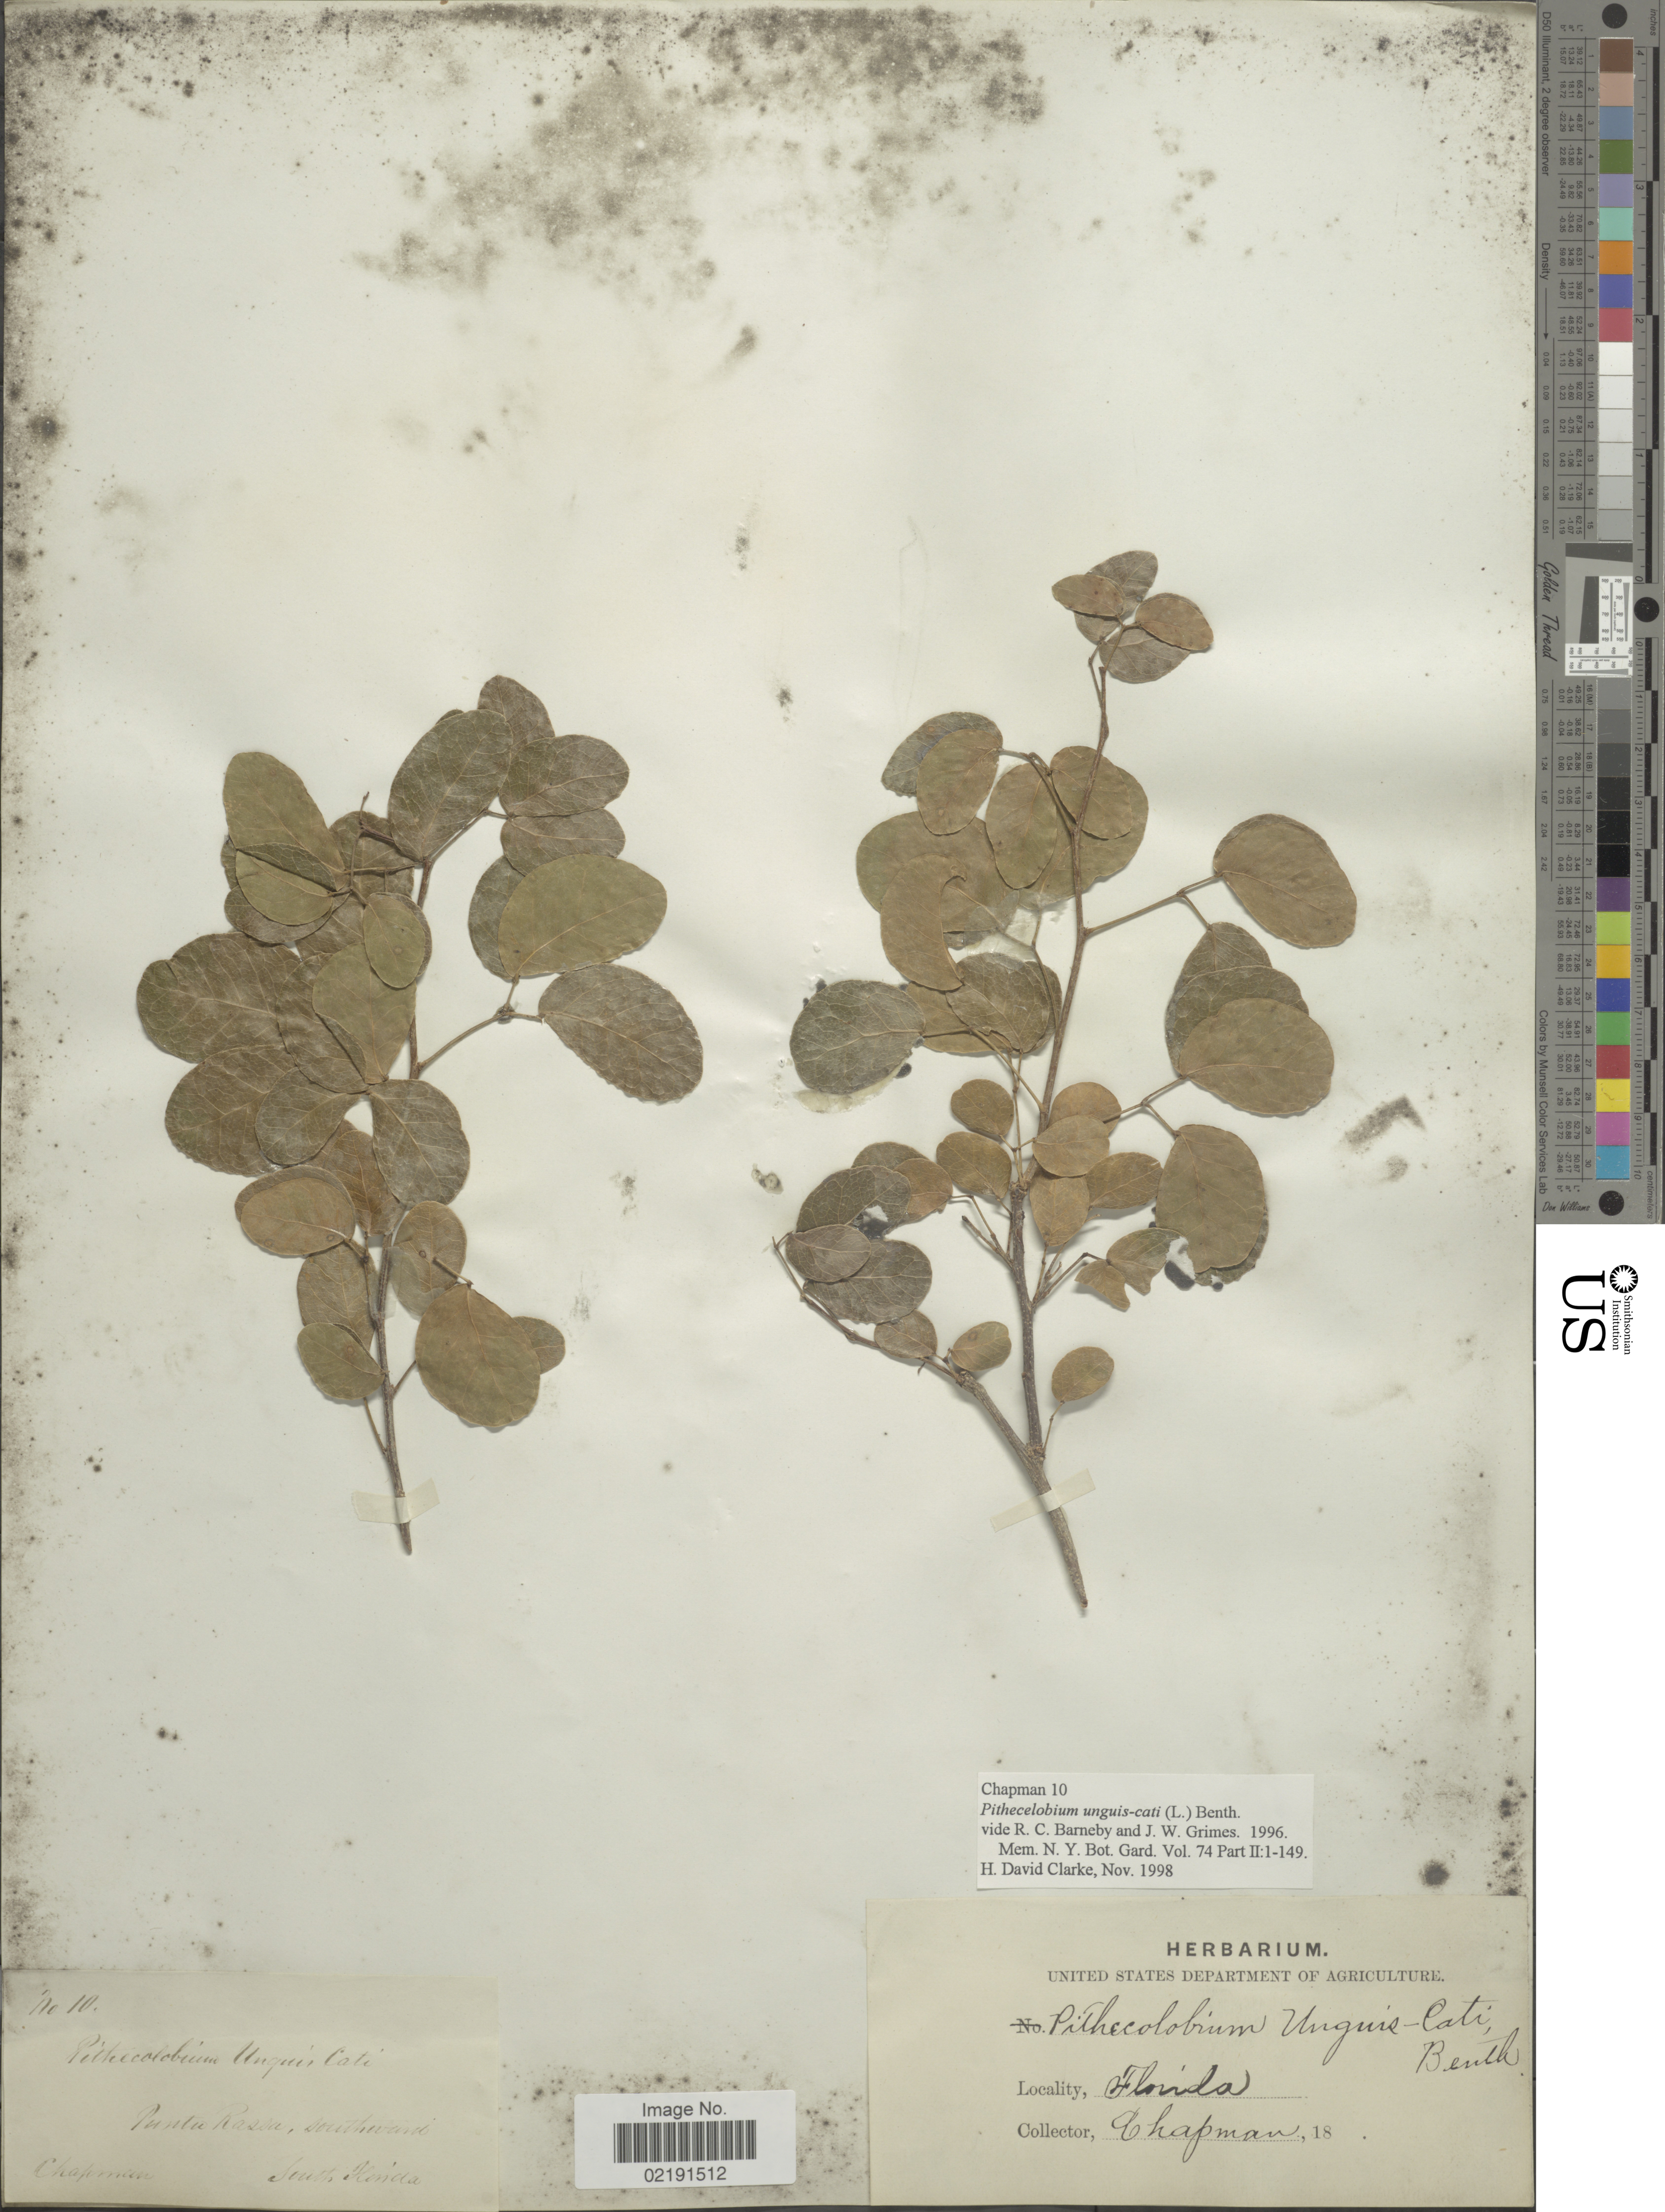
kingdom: Plantae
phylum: Tracheophyta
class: Magnoliopsida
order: Fabales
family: Fabaceae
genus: Pithecellobium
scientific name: Pithecellobium unguis-cati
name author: (L.) Benth.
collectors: A. Chapman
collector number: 10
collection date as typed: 18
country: United States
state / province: Florida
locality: Punta Rossa, southward. South Florida